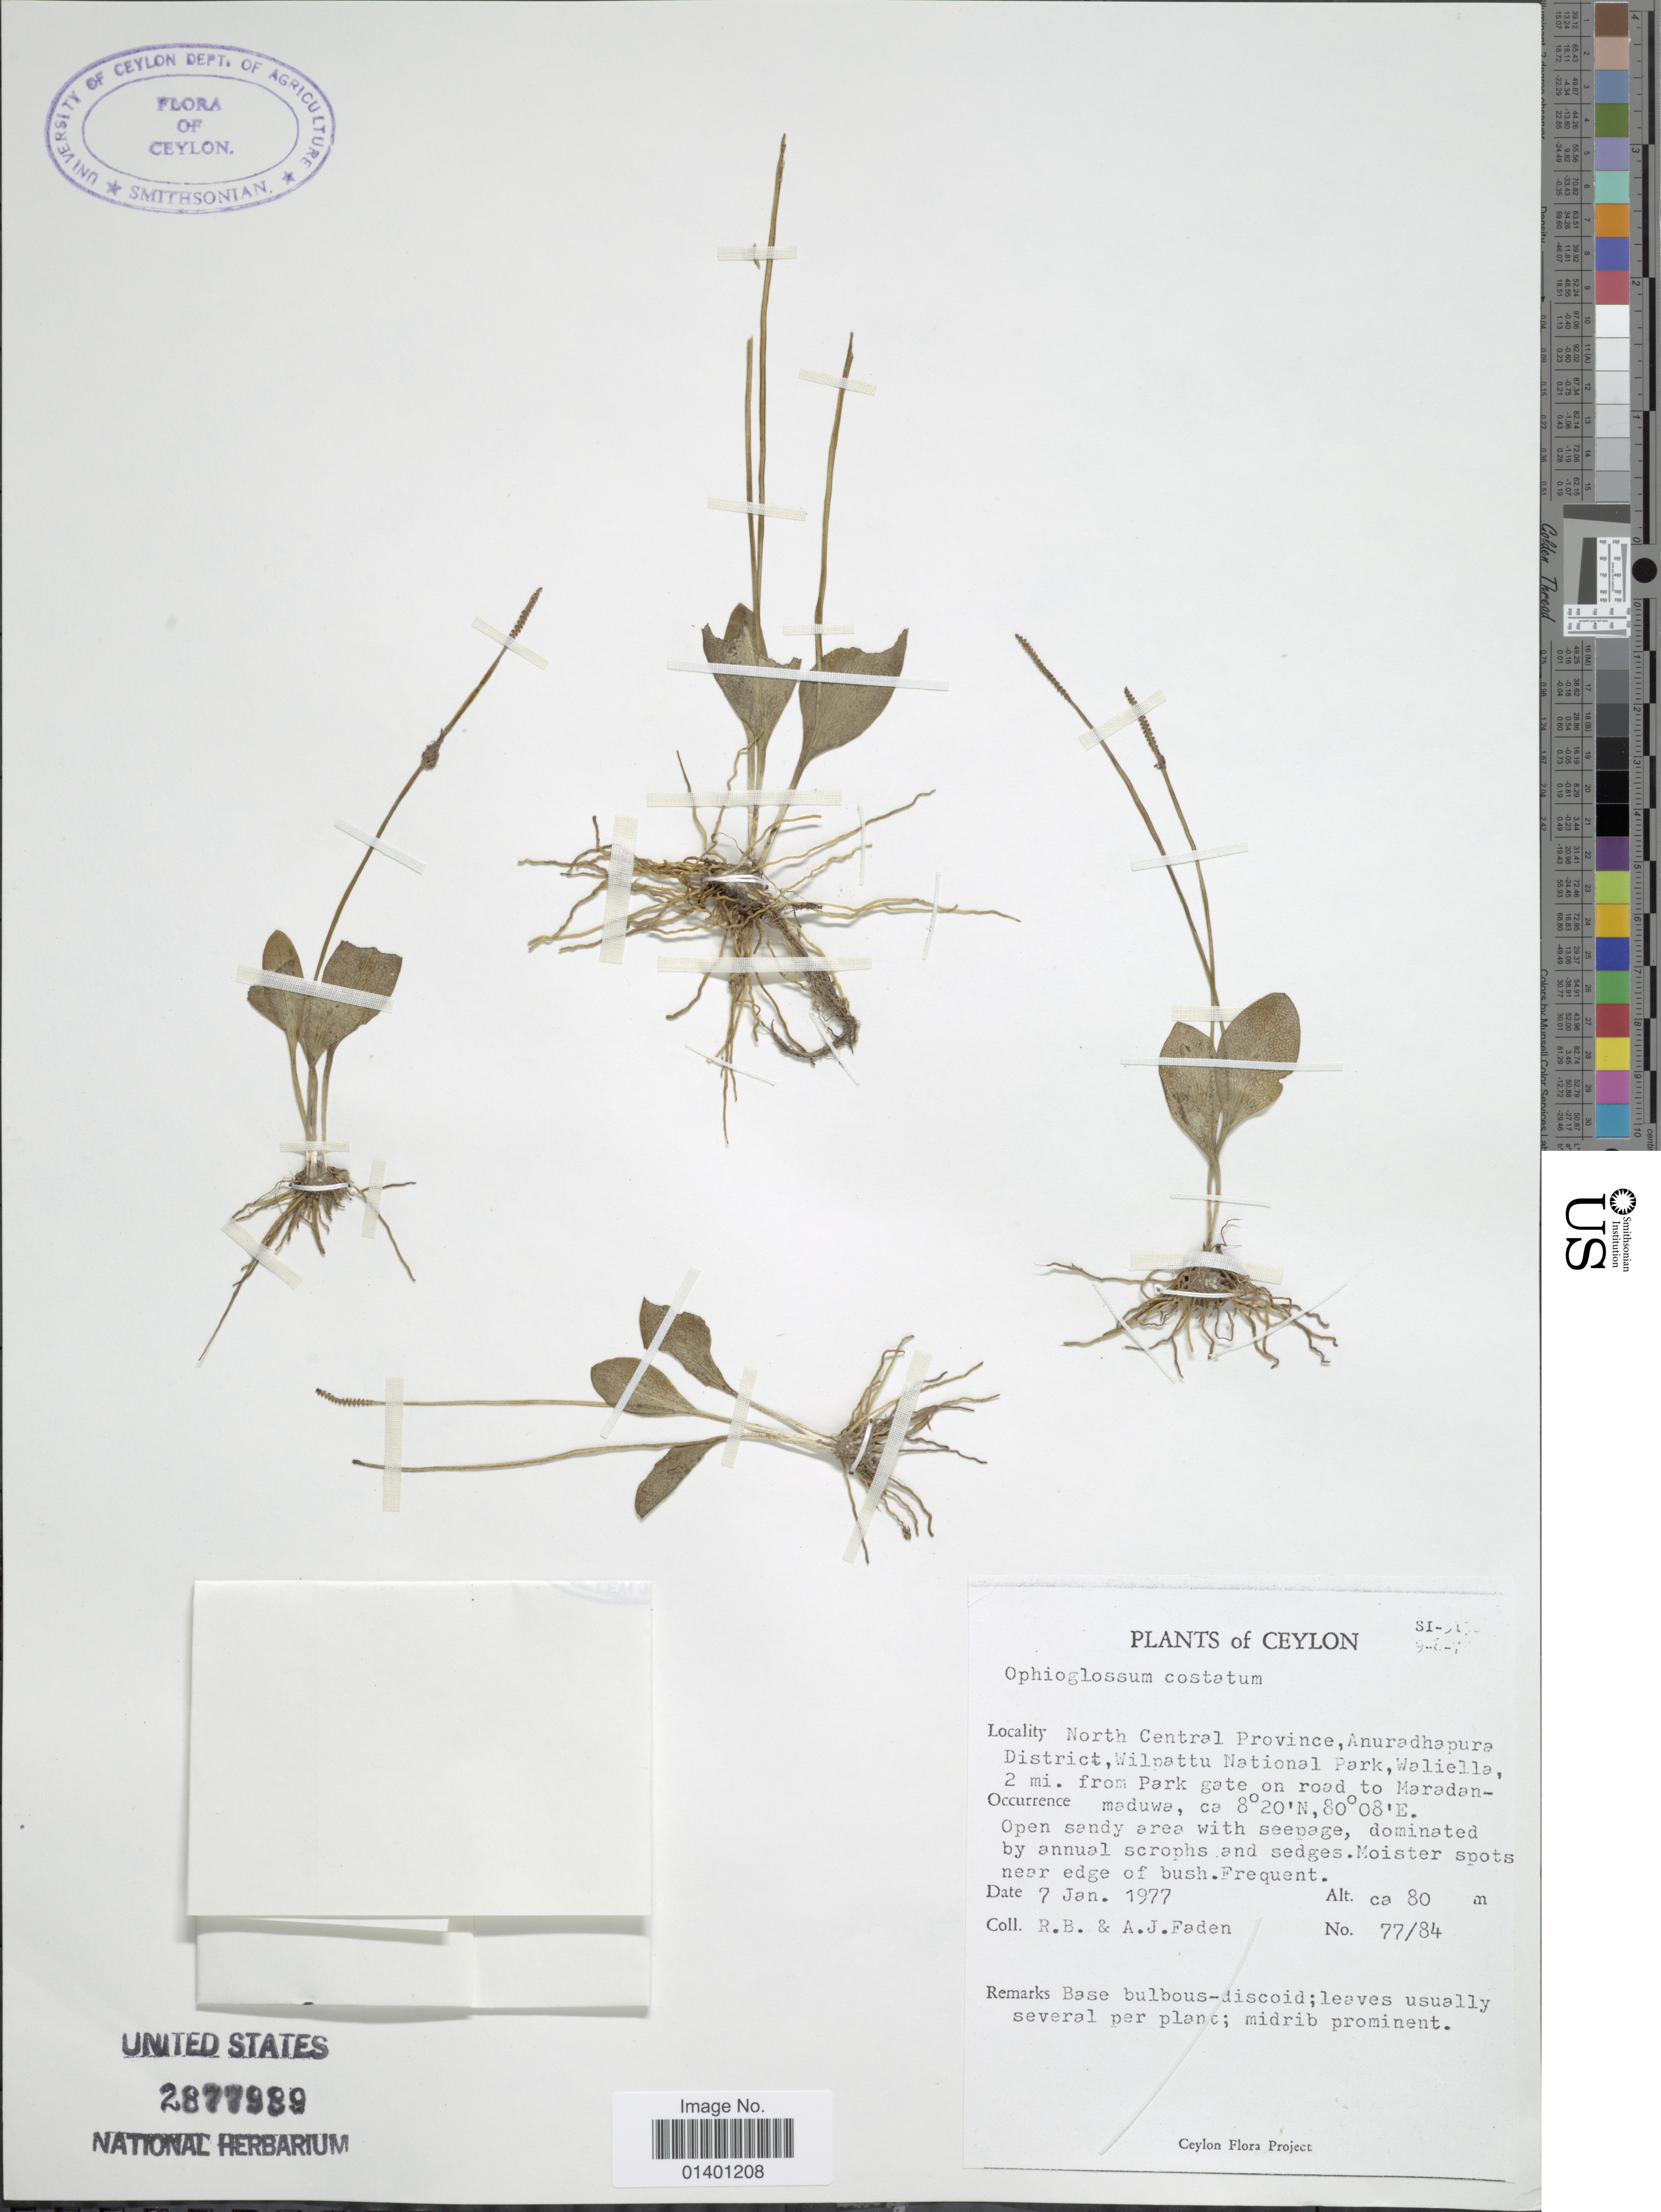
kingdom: Plantae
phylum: Tracheophyta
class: Polypodiopsida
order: Ophioglossales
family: Ophioglossaceae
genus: Ophioglossum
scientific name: Ophioglossum costatum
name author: R. Br.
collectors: R. B. Faden & A. J. Faden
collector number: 77/84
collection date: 1977-01-07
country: Sri Lanka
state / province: North Central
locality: Ceylon, Anuradhapura District, Wilpattu National Park, Waliella, 2 mi. from Park gate on road to Maradanduwa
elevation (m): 80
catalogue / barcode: US 2877989